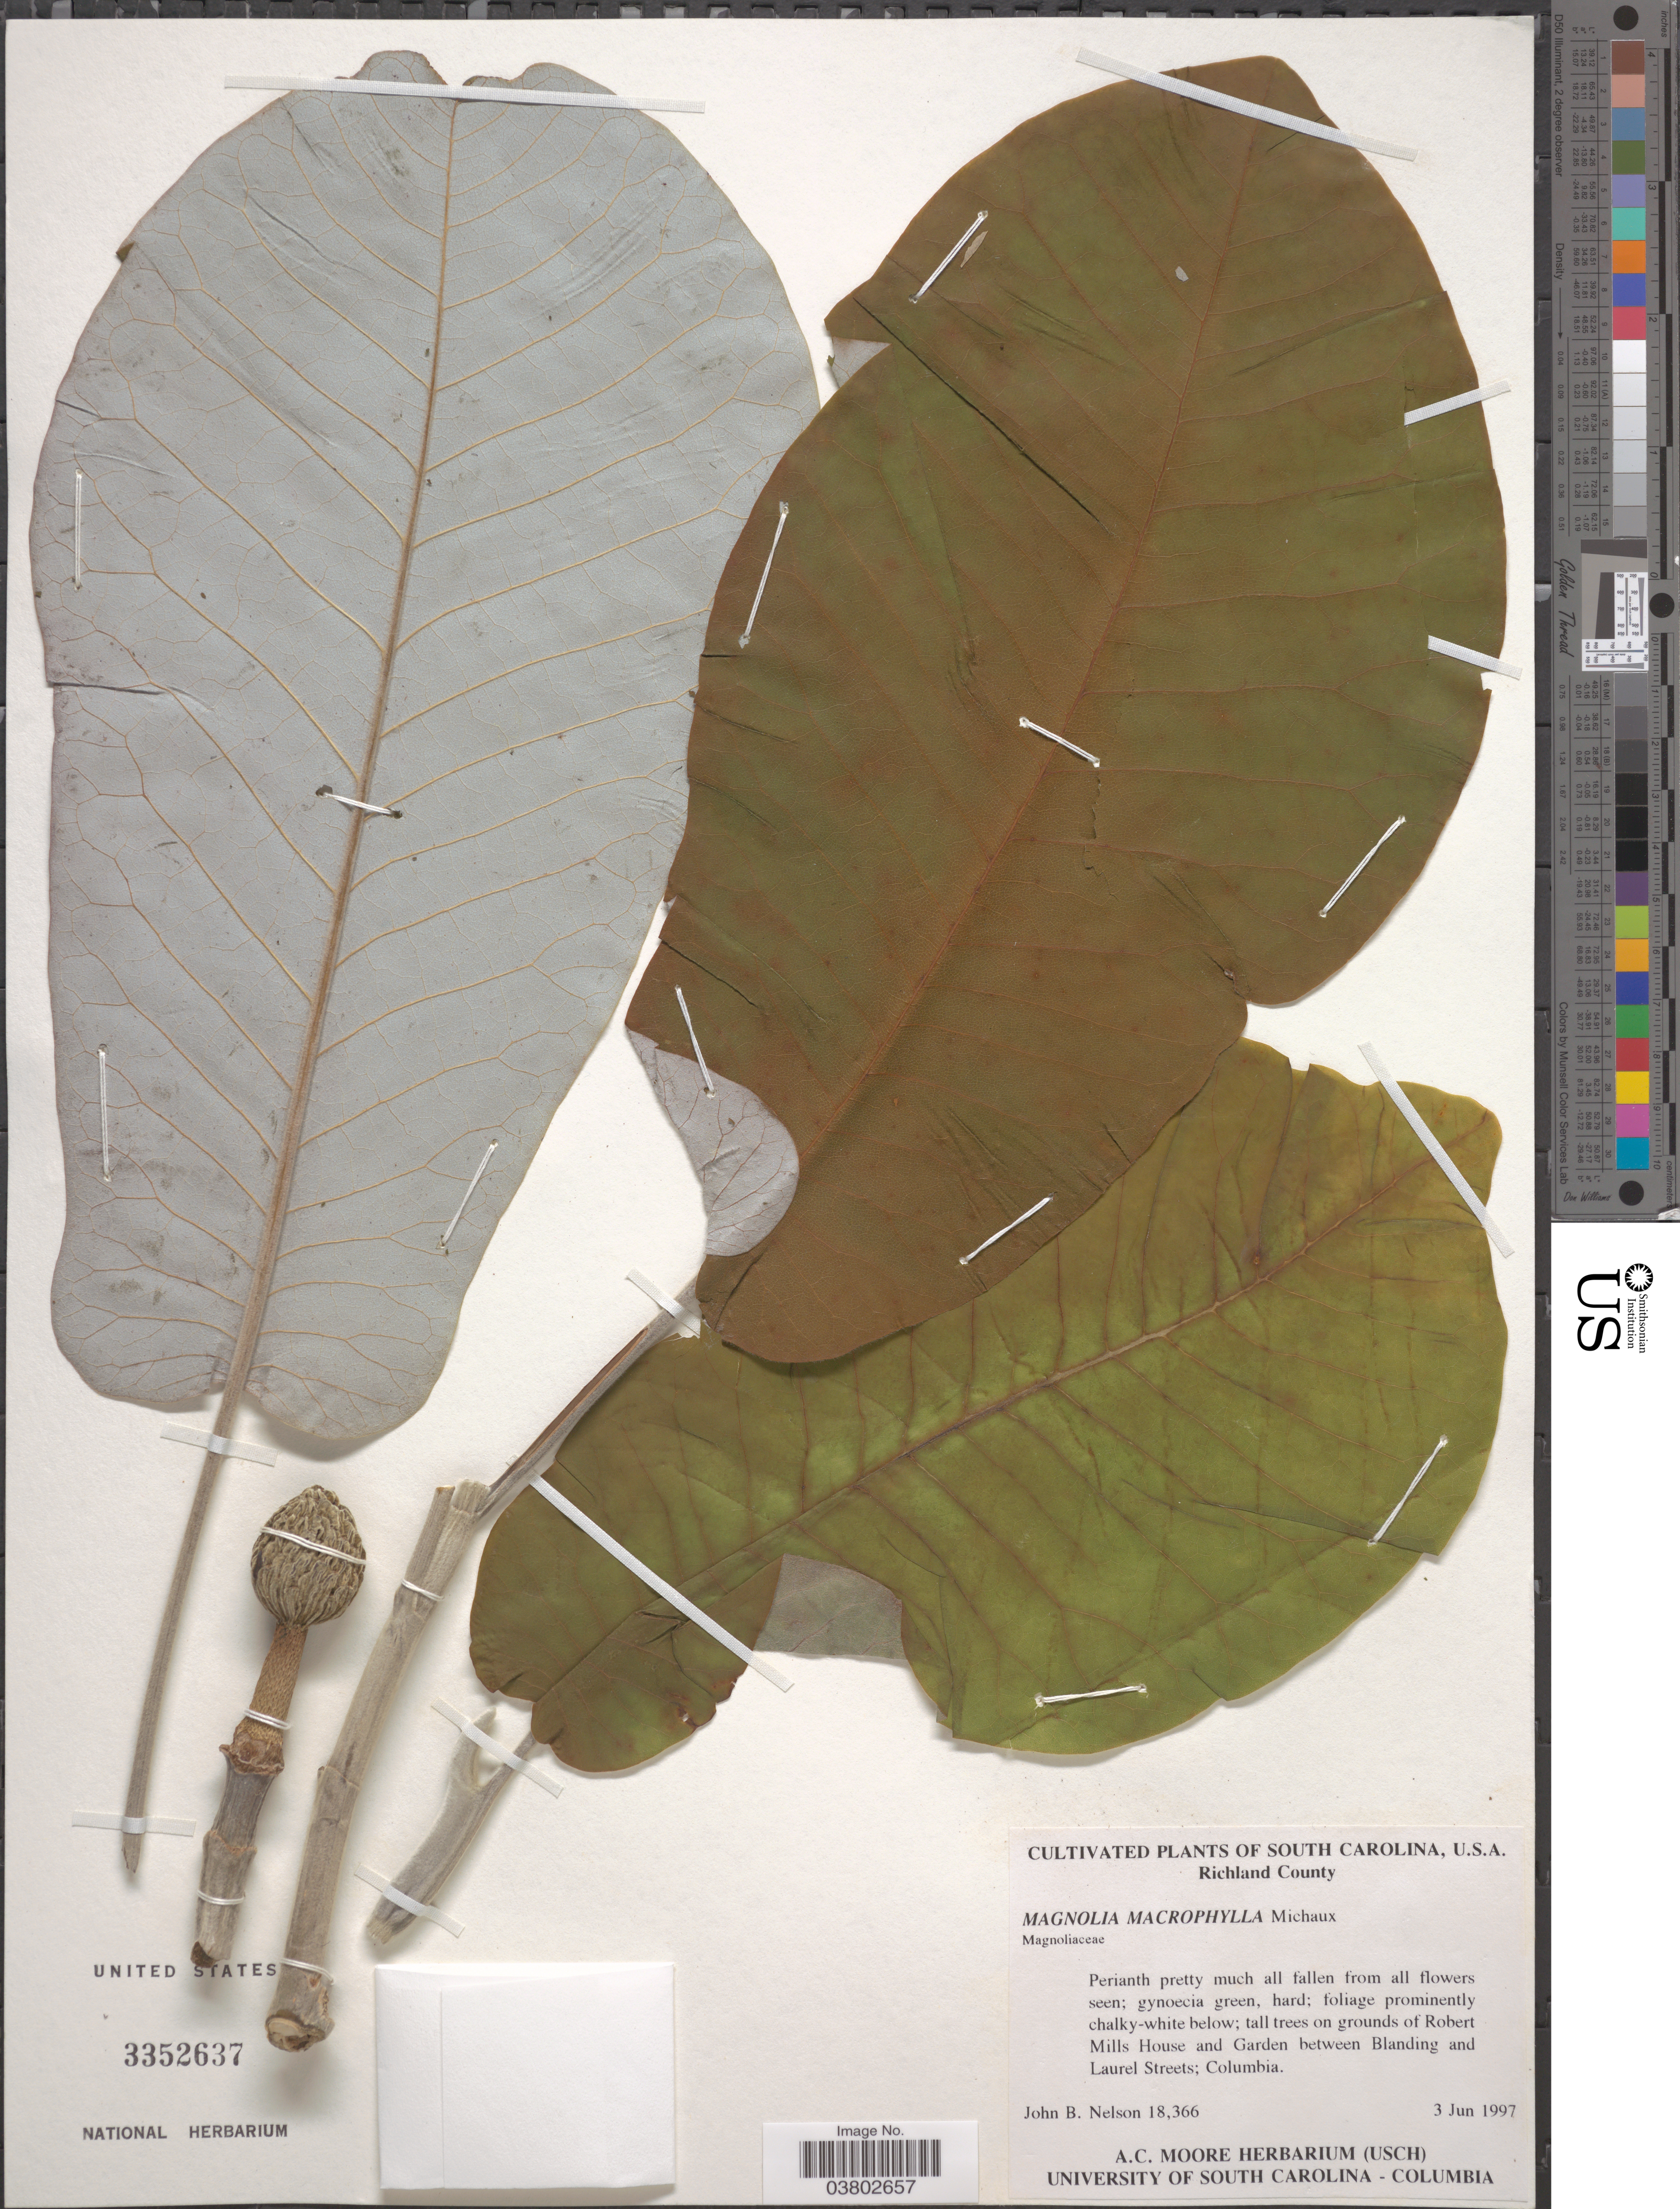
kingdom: Plantae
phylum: Tracheophyta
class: Magnoliopsida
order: Magnoliales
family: Magnoliaceae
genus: Magnolia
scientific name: Magnolia macrophylla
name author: Michx.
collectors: J. B. Nelson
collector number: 18366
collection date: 1997-06-03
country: United States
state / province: South Carolina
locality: Richland County. On grounds of Robert Mills House and Garden between Blanding and Laurel Streets; Columbia.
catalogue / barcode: US 3352637